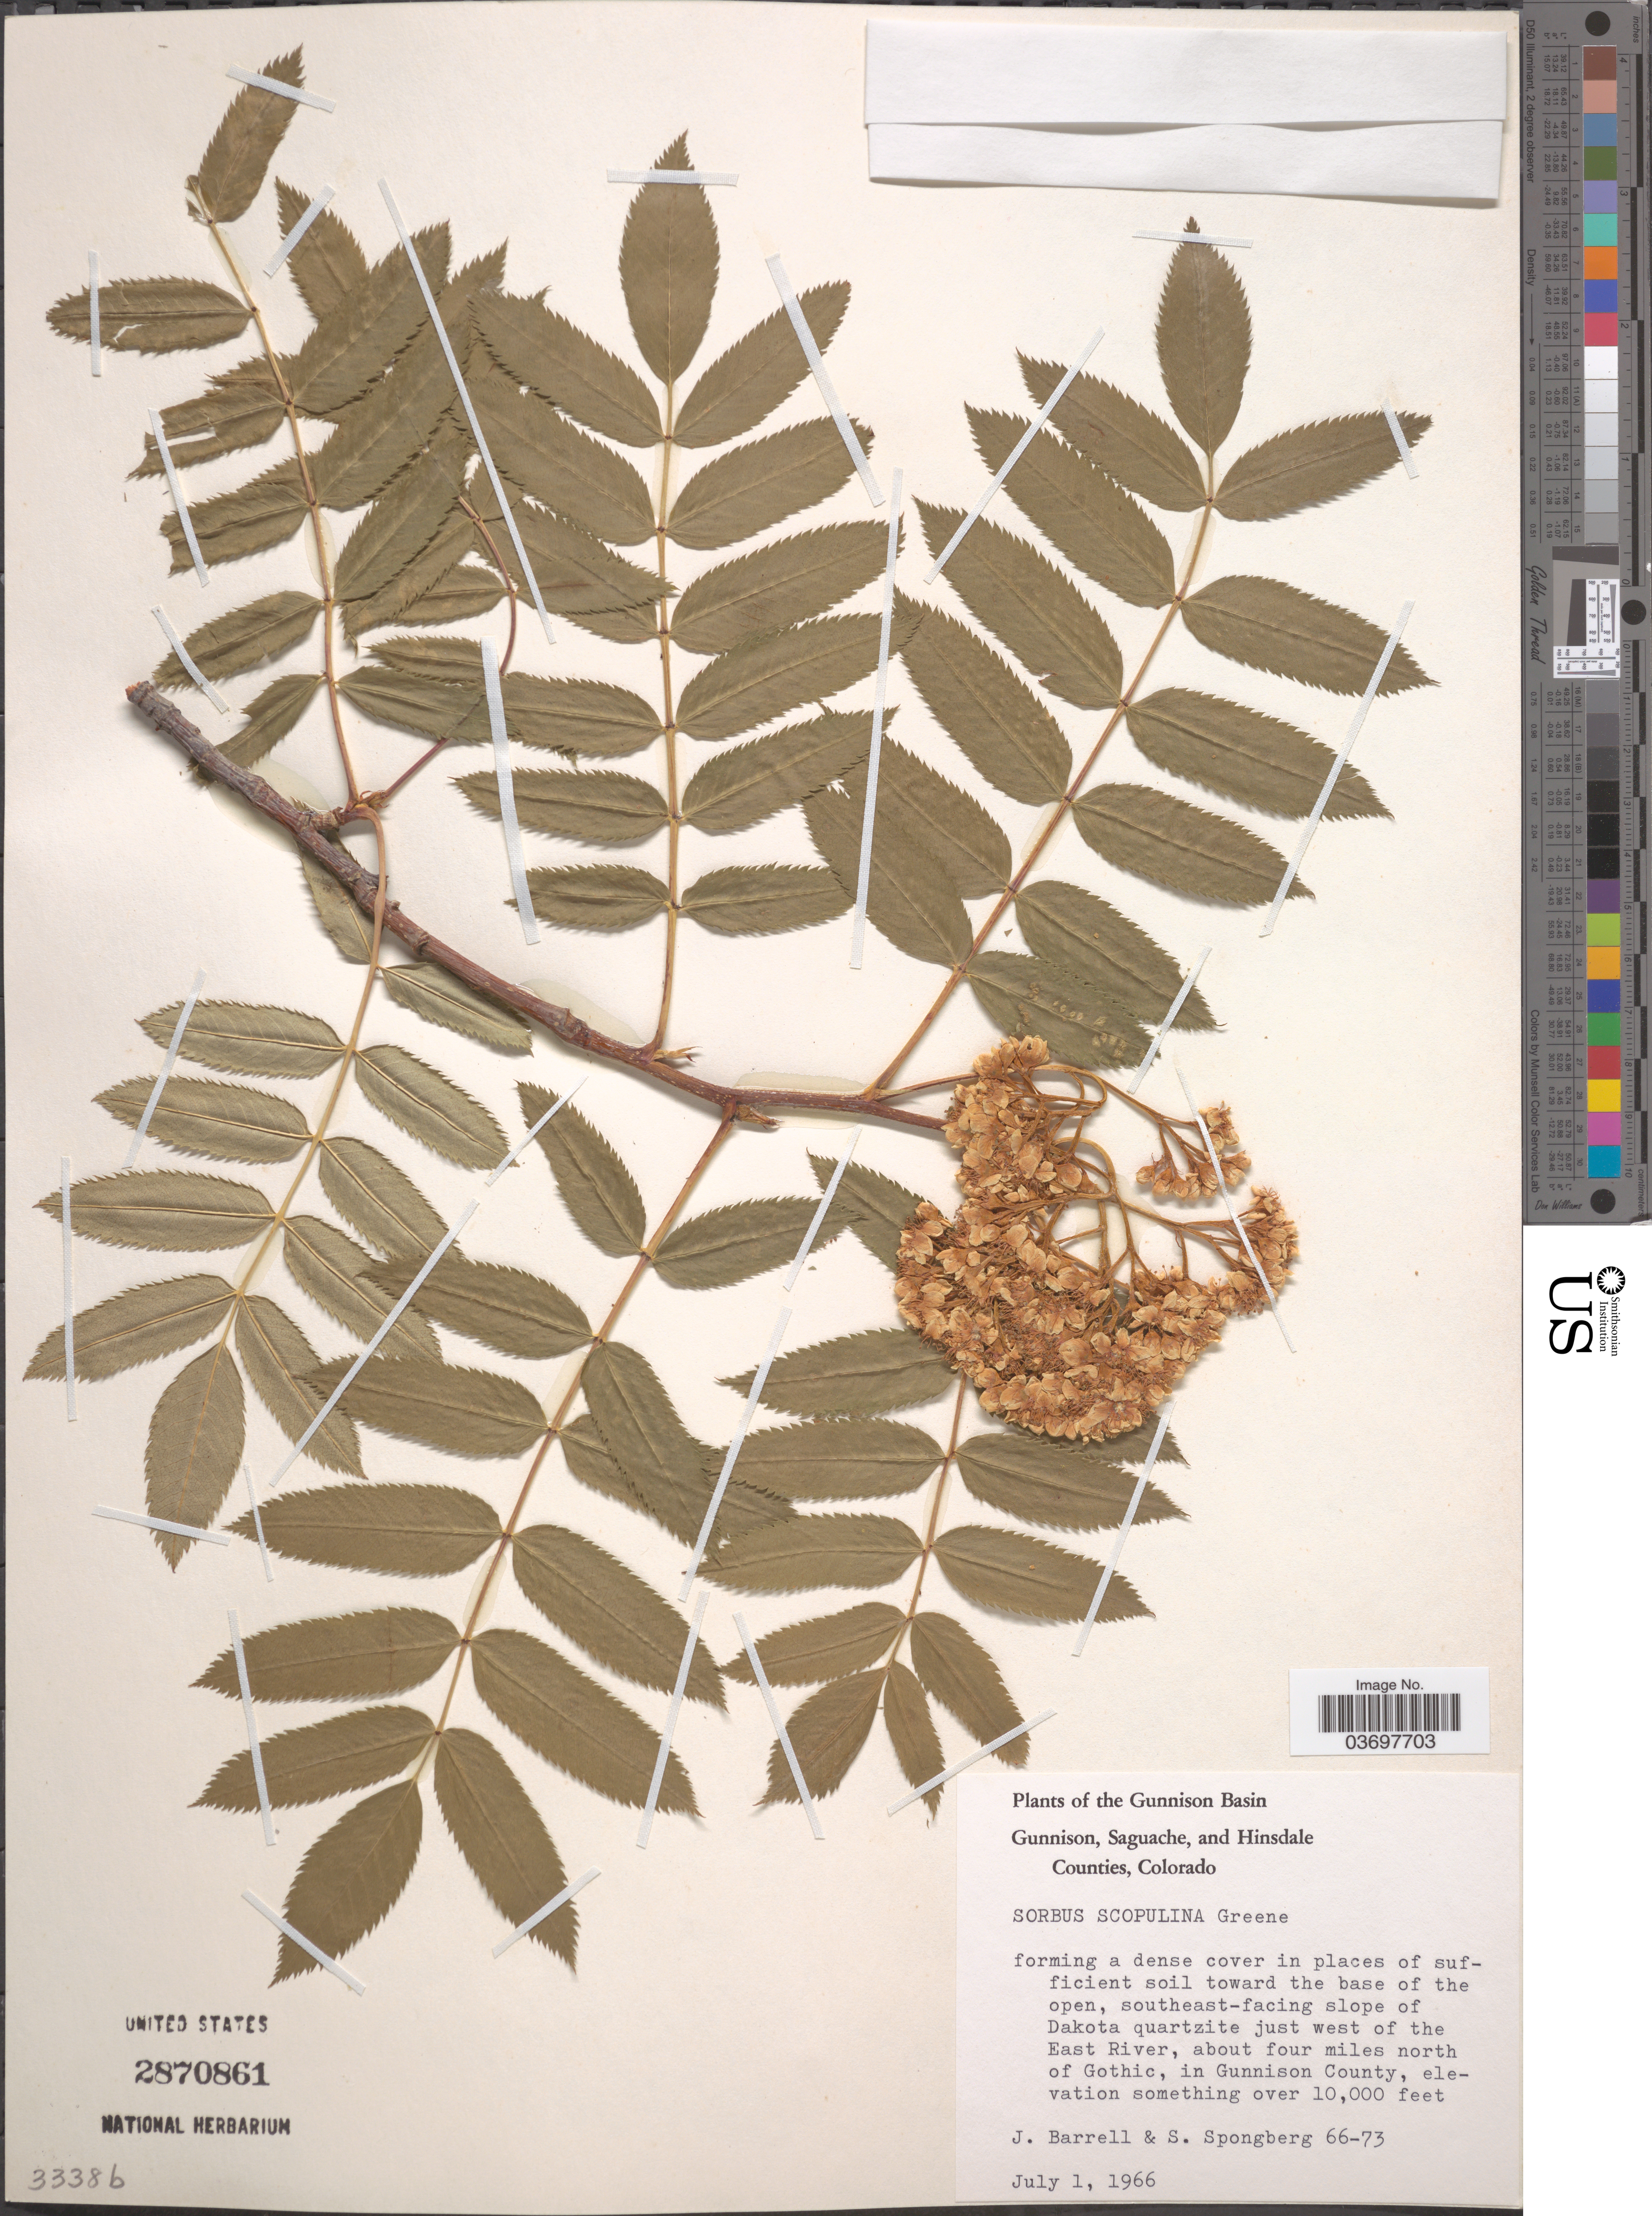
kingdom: Plantae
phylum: Tracheophyta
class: Magnoliopsida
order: Rosales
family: Rosaceae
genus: Sorbus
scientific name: Sorbus scopulina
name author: Greene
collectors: J. Barrell & S. A.Spongberg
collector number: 66-73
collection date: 1966-07-01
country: United States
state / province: Colorado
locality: The Gunnison Basin. Toward the base of the open, southeast-facing slope of Dakota quartzite just west of the East River, about four miles north of Gothic, in Gunnison County.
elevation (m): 3048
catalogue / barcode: US 2870861